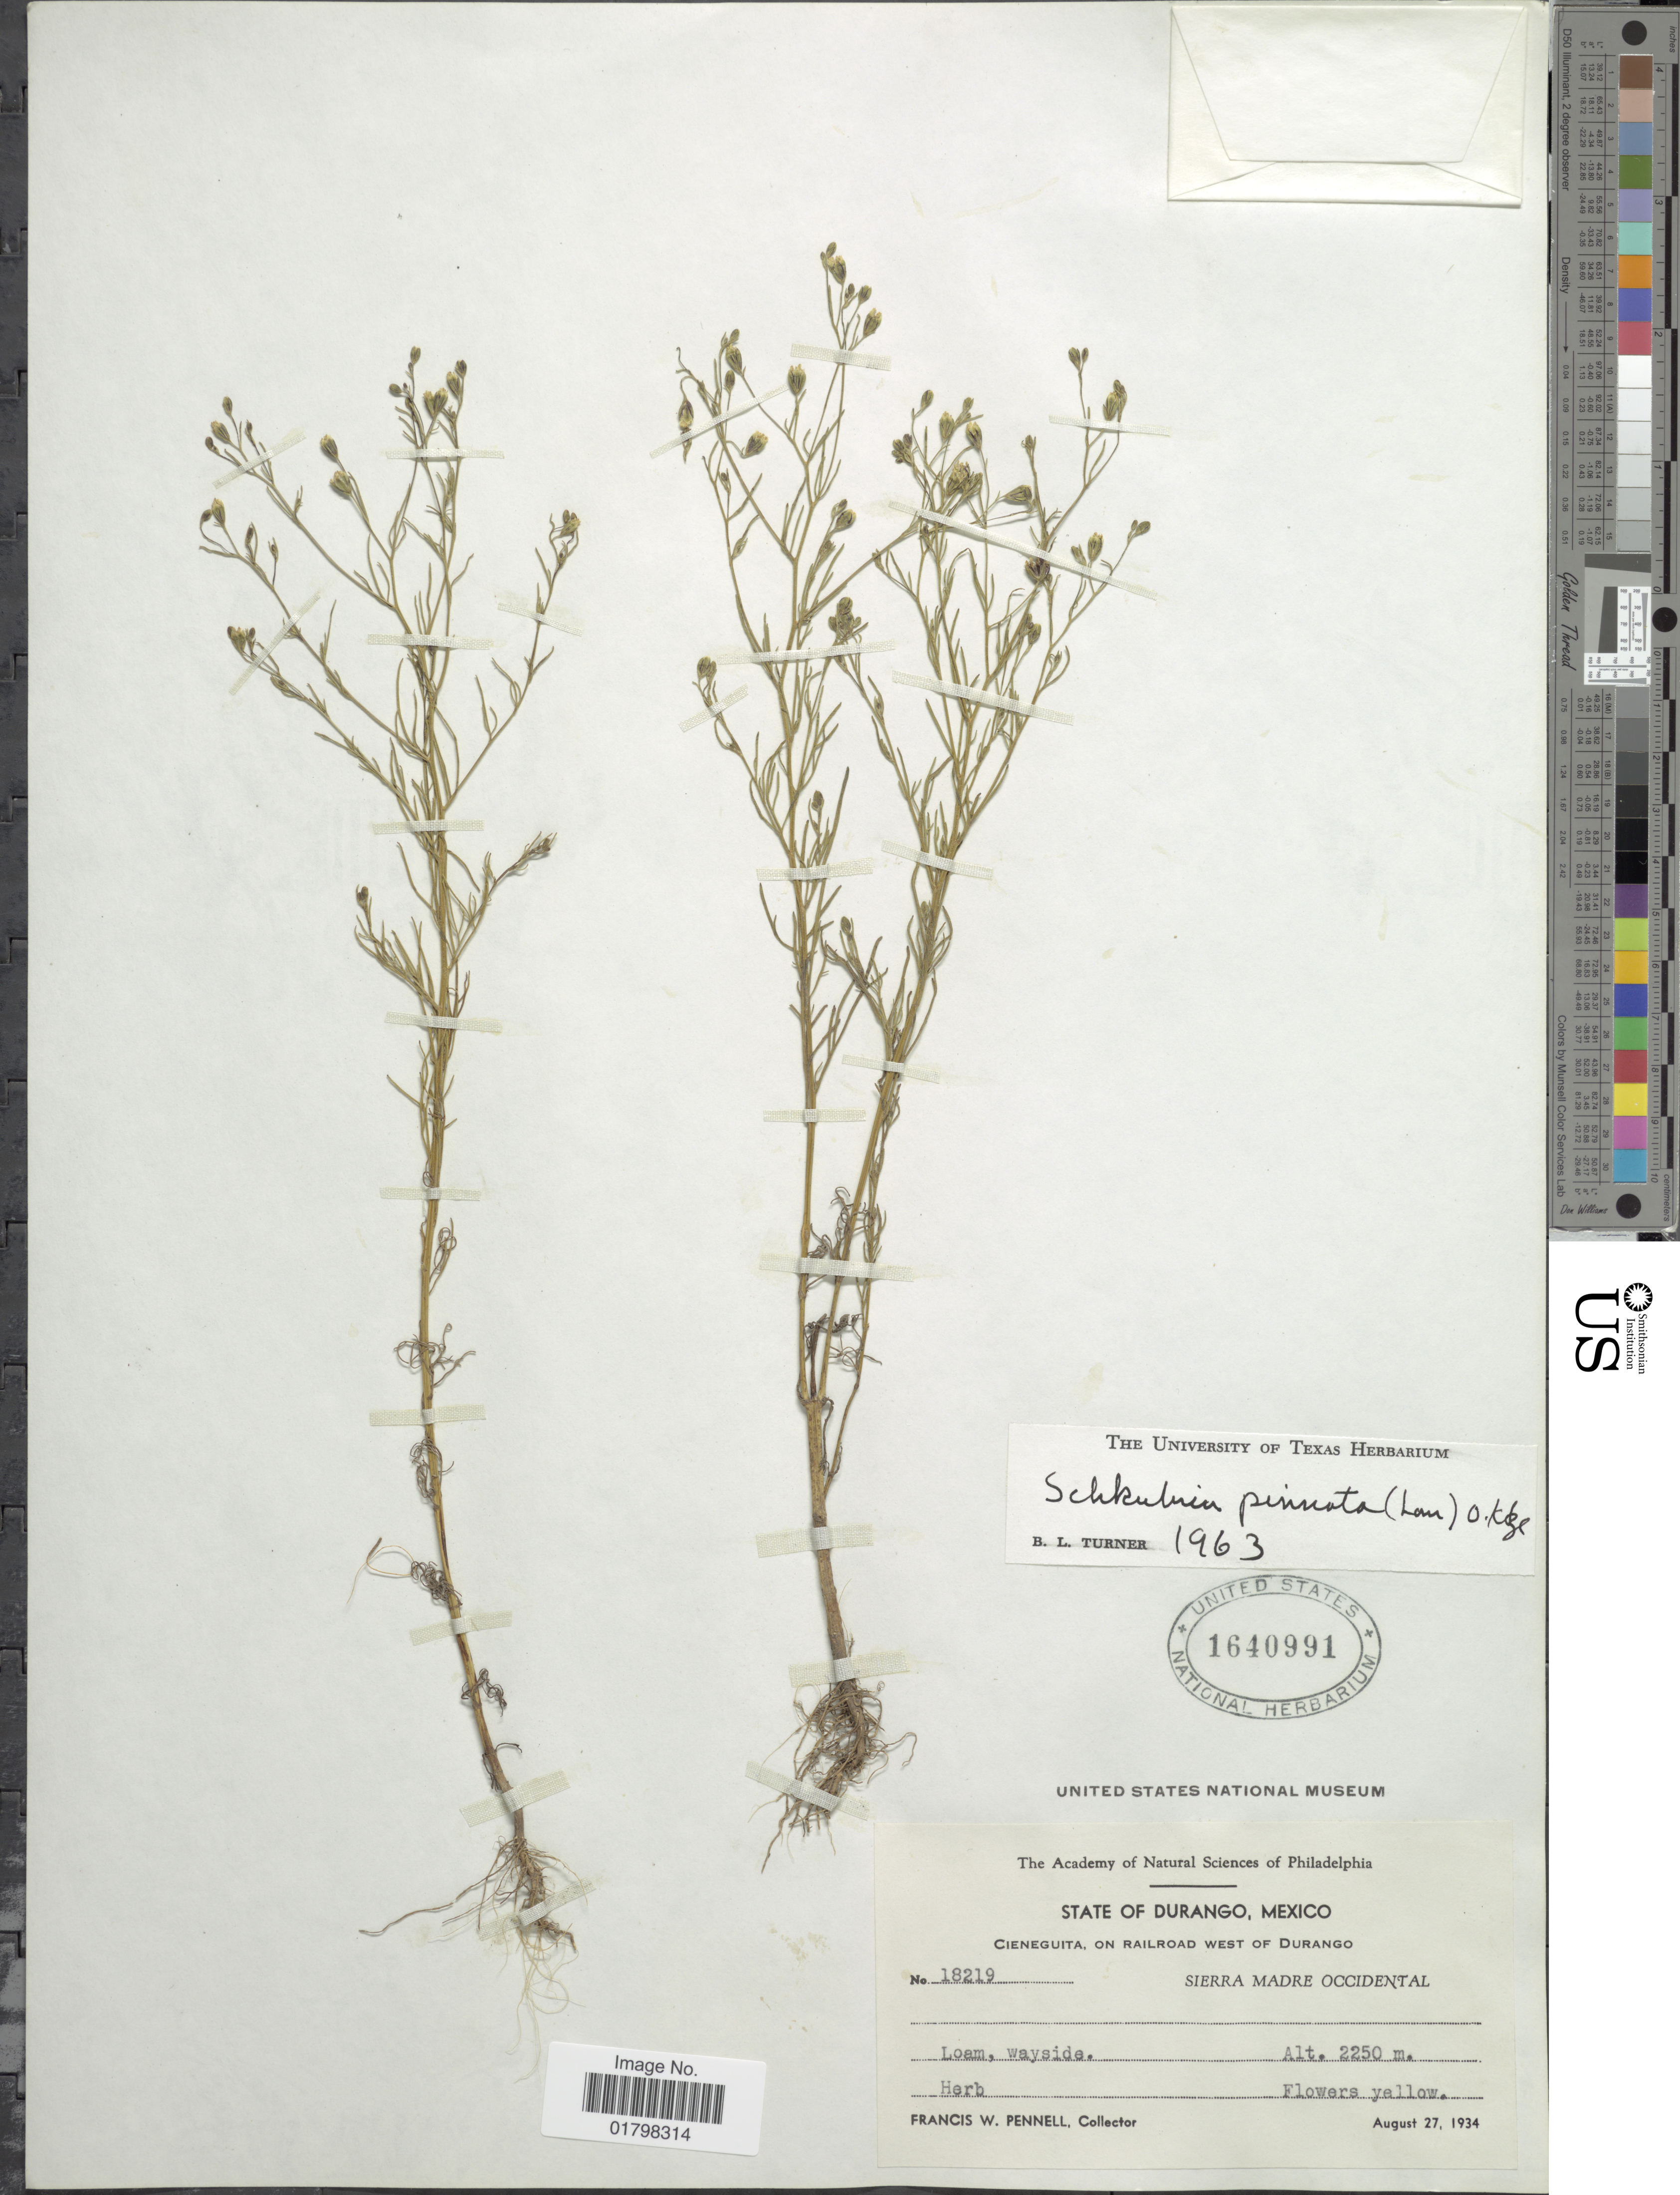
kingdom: Plantae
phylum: Tracheophyta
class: Magnoliopsida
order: Asterales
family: Asteraceae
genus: Schkuhria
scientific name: Schkuhria pinnata var. virgata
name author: (La Llave ex La Llave) Heiser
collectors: F. W. Pennell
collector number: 18219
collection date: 1934-08-27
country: Mexico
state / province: Durango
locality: Cieneguita, on railroad west of Durango, Sierra Madre Occidental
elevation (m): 2250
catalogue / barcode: US 1640991